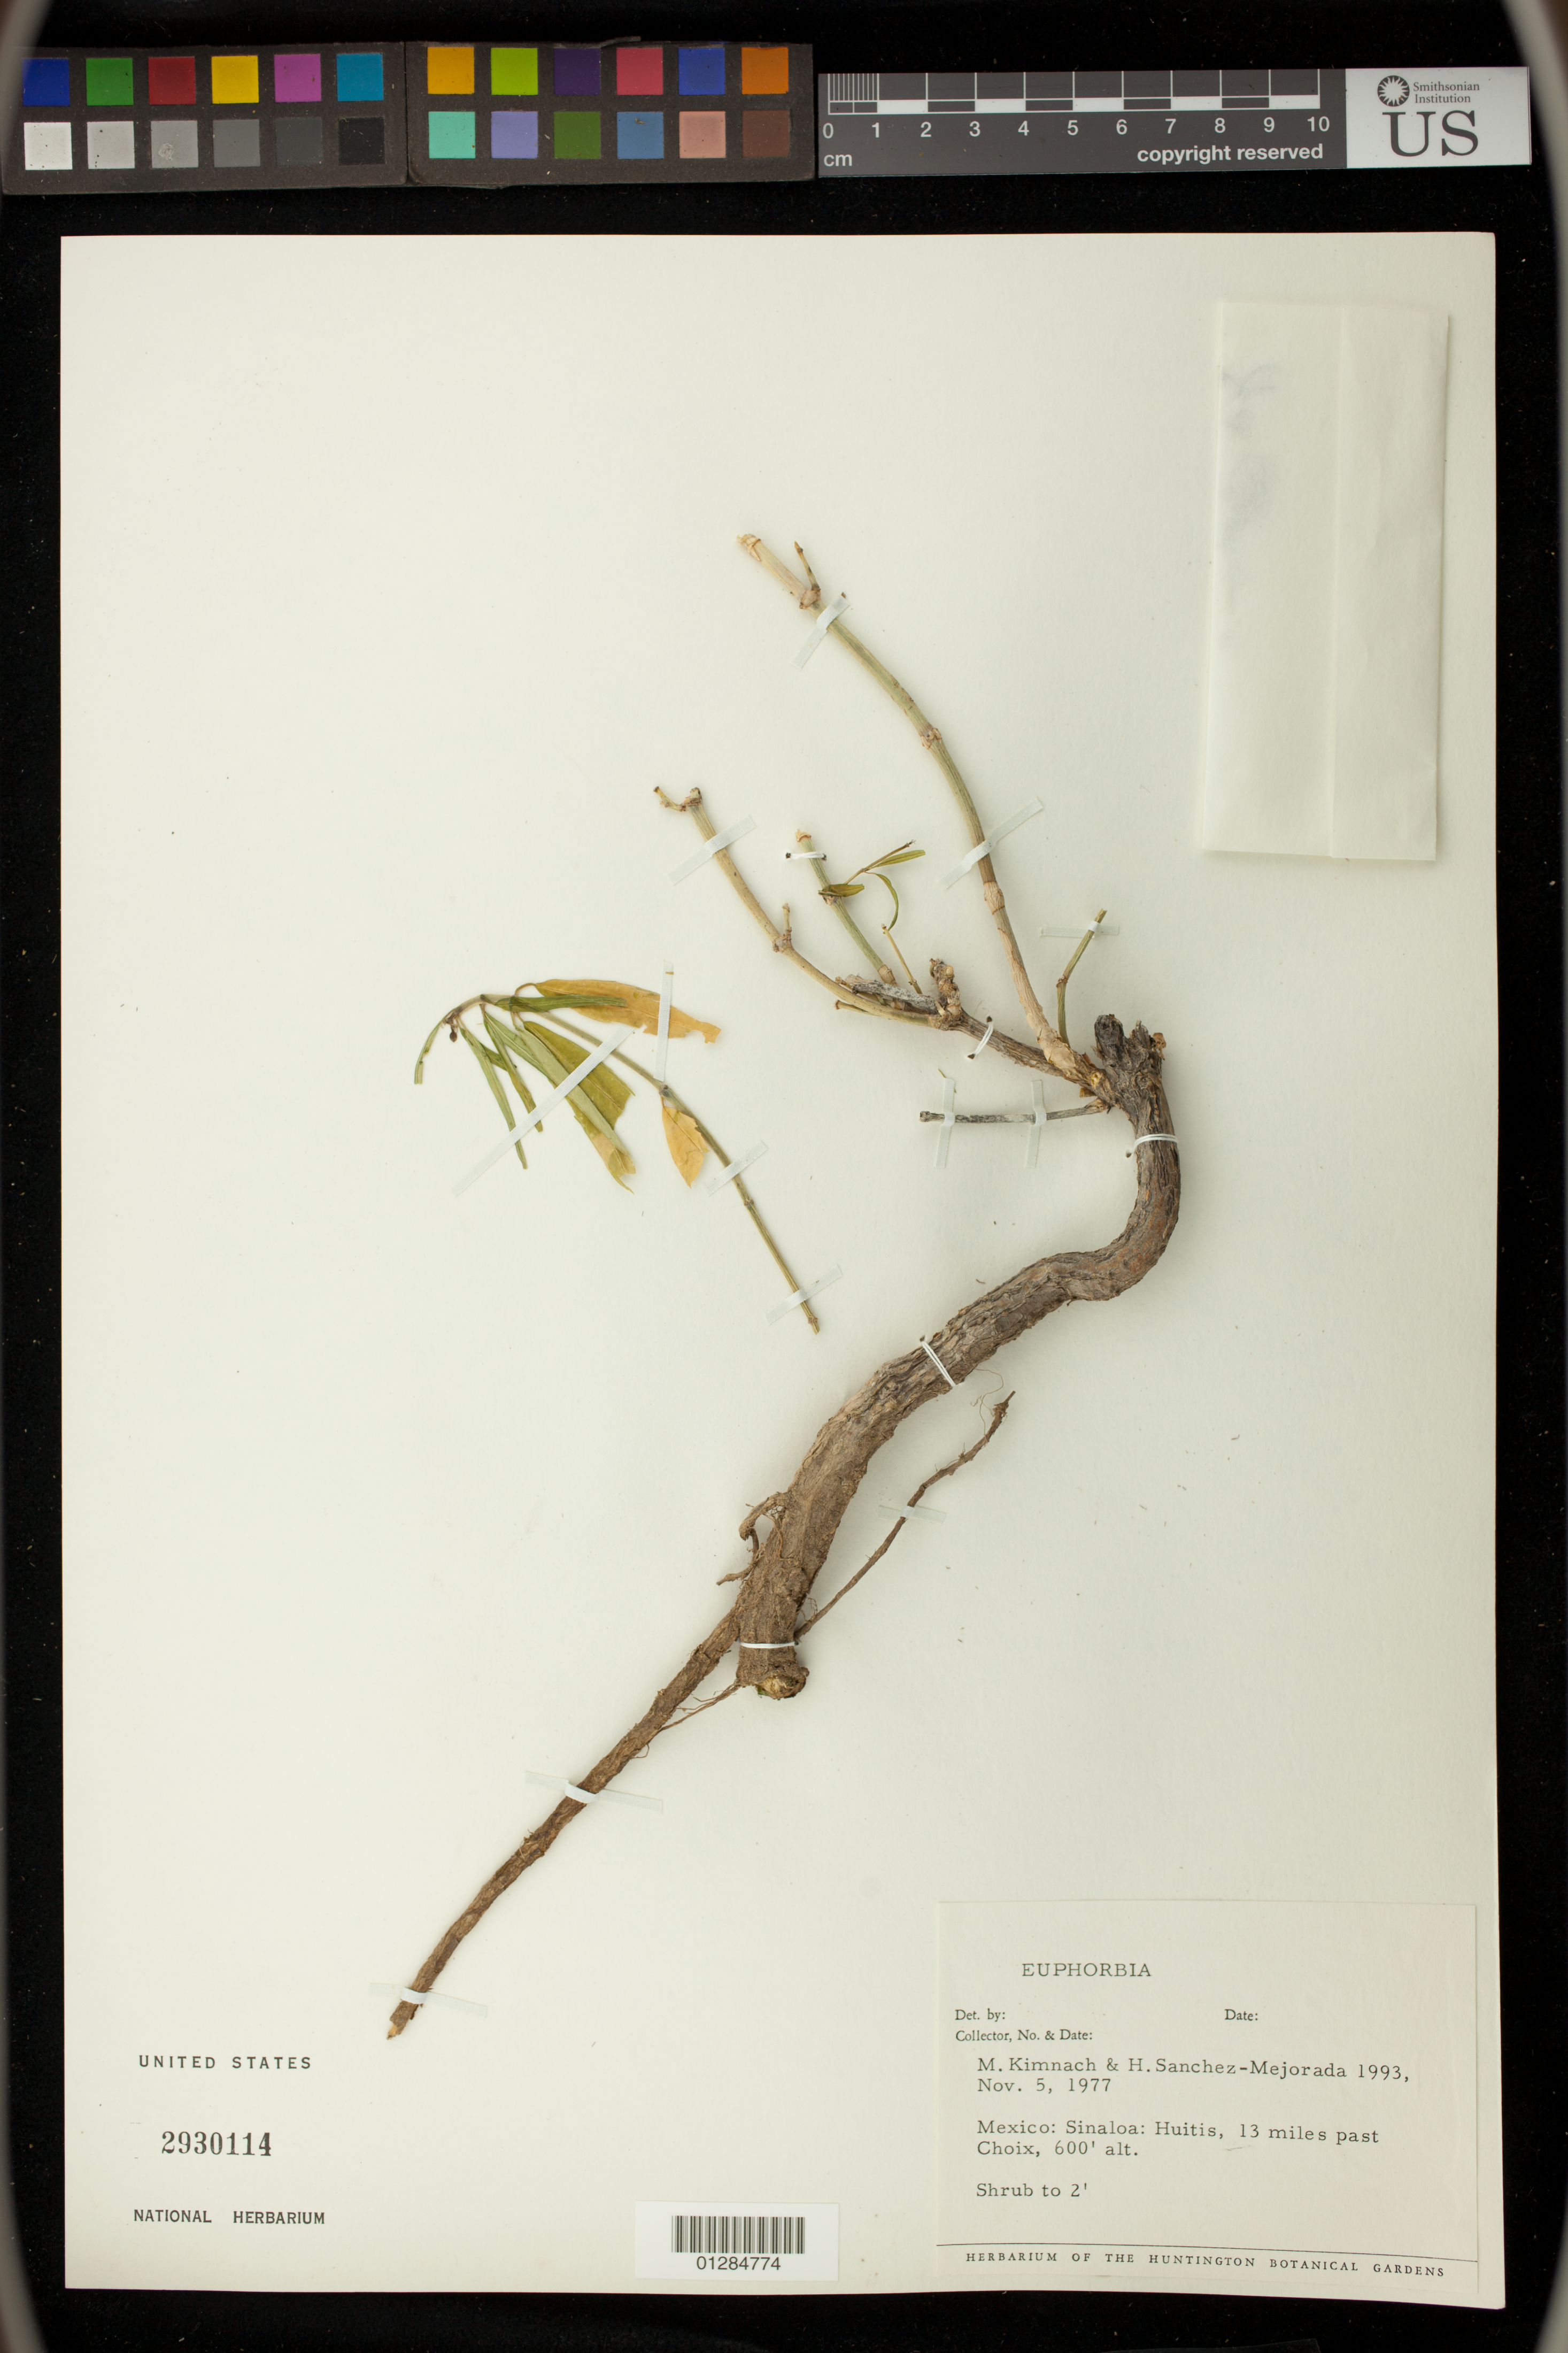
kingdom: Plantae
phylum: Tracheophyta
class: Magnoliopsida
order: Malpighiales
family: Euphorbiaceae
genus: Euphorbia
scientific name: Euphorbia sp.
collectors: M. W. Kimnach & H. Sánchez-Mejorada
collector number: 1993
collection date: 1977-11-05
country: Mexico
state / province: Sinaloa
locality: Huitis, 13 miles past Choix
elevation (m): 183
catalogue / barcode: US 2930114